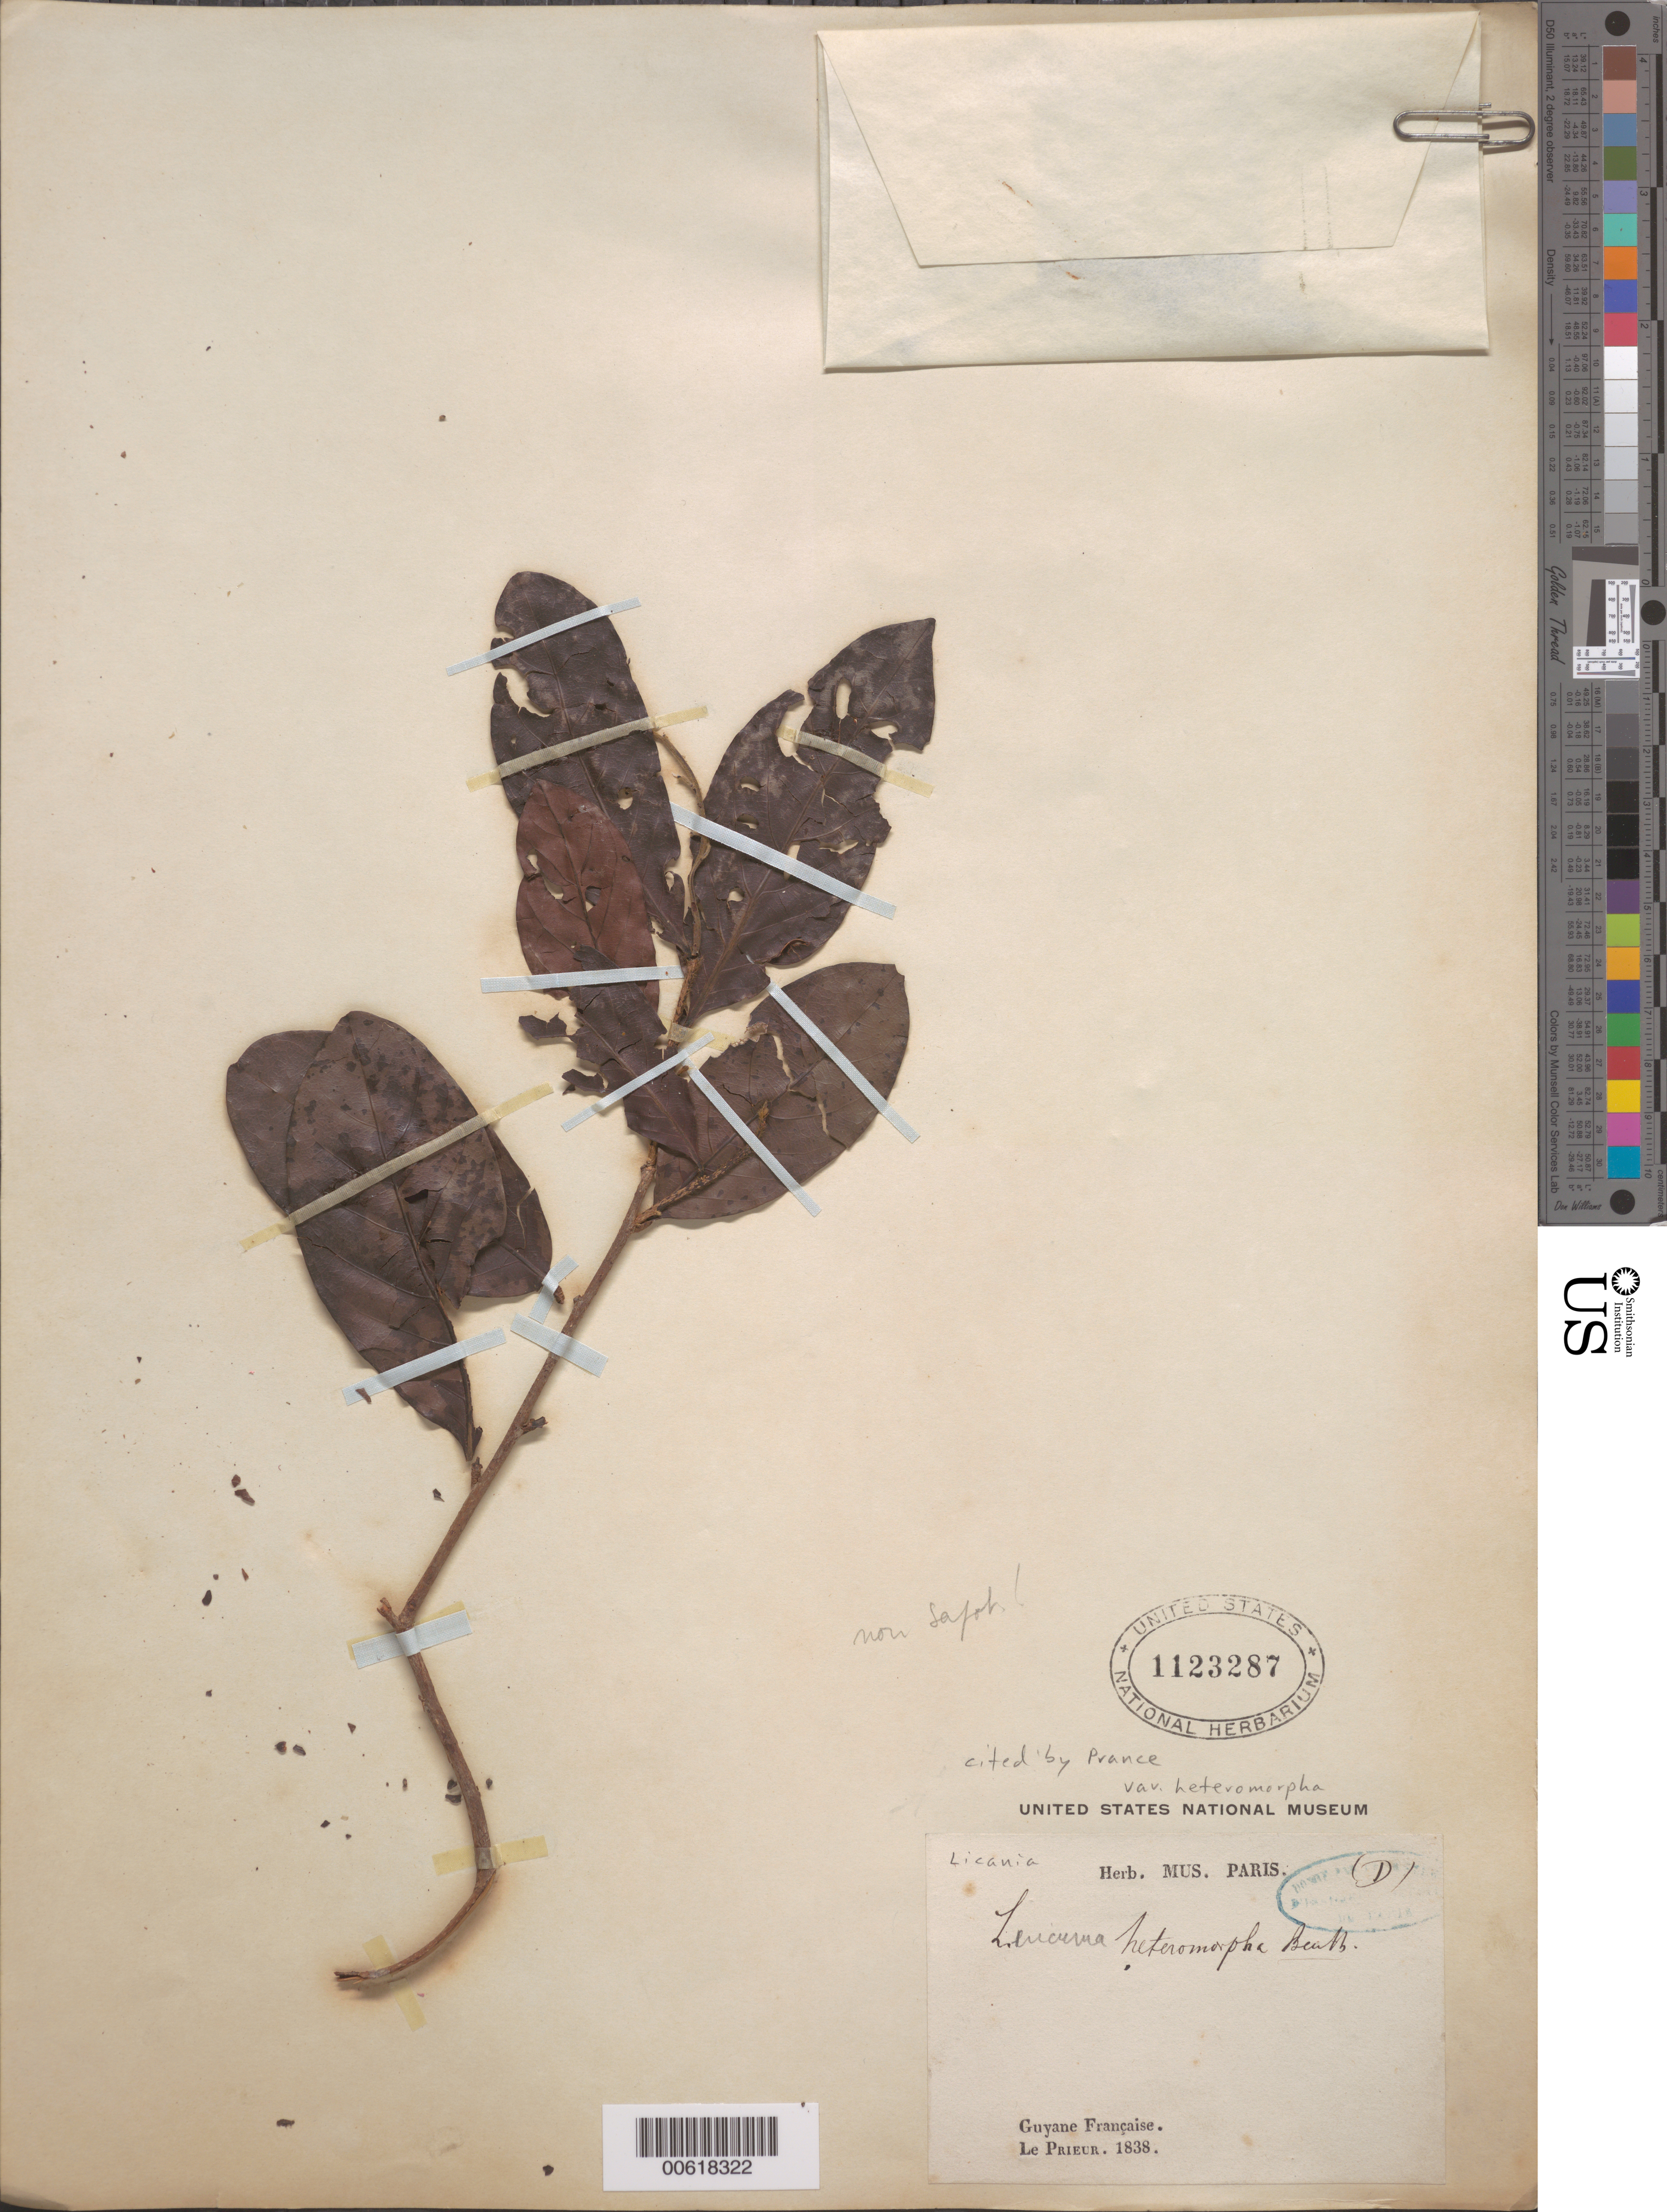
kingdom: Plantae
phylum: Tracheophyta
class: Magnoliopsida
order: Malpighiales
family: Chrysobalanaceae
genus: Hymenopus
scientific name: Hymenopus heteromorphus var. heteromorphus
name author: (Benth.) Sothers & Prance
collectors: F. M. R. Leprieur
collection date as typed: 1938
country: French Guiana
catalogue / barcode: US 1123287